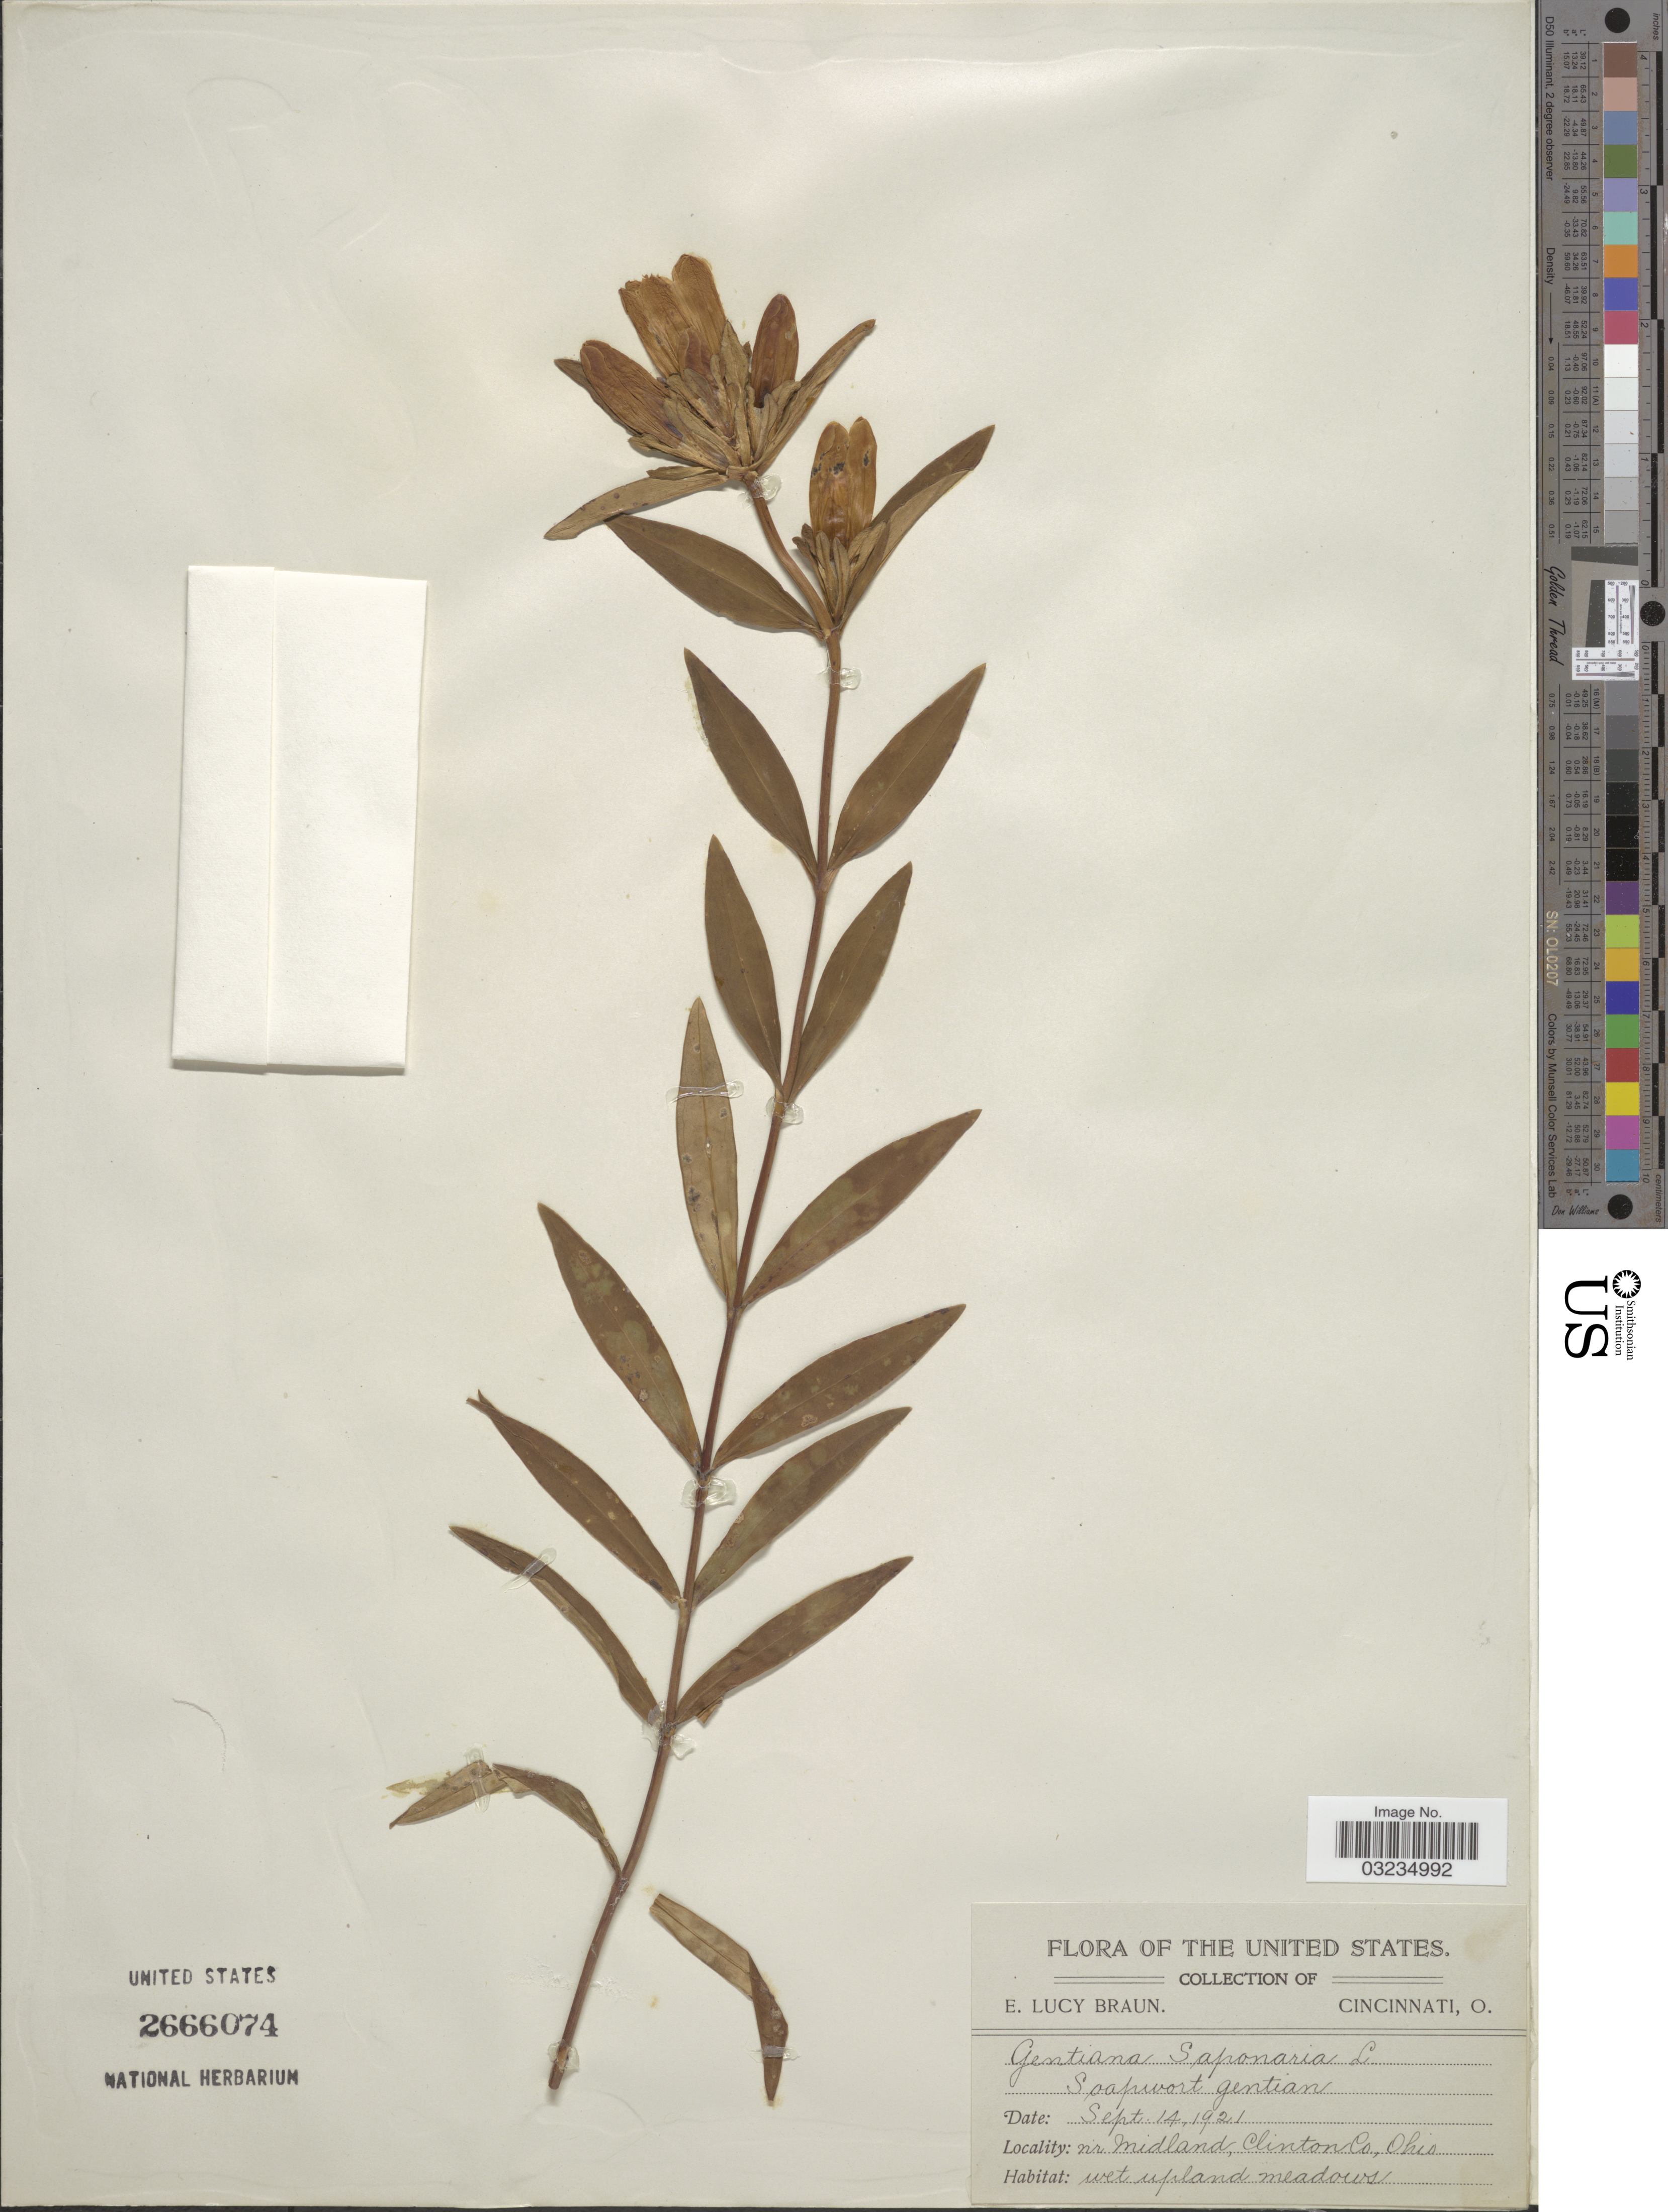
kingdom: Plantae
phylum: Tracheophyta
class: Magnoliopsida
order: Gentianales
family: Gentianaceae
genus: Gentiana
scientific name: Gentiana saponaria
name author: L.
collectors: E. Braun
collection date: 1921-09-14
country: United States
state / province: Ohio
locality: Nr Midland, Clinton Co.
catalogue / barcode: US 2666074